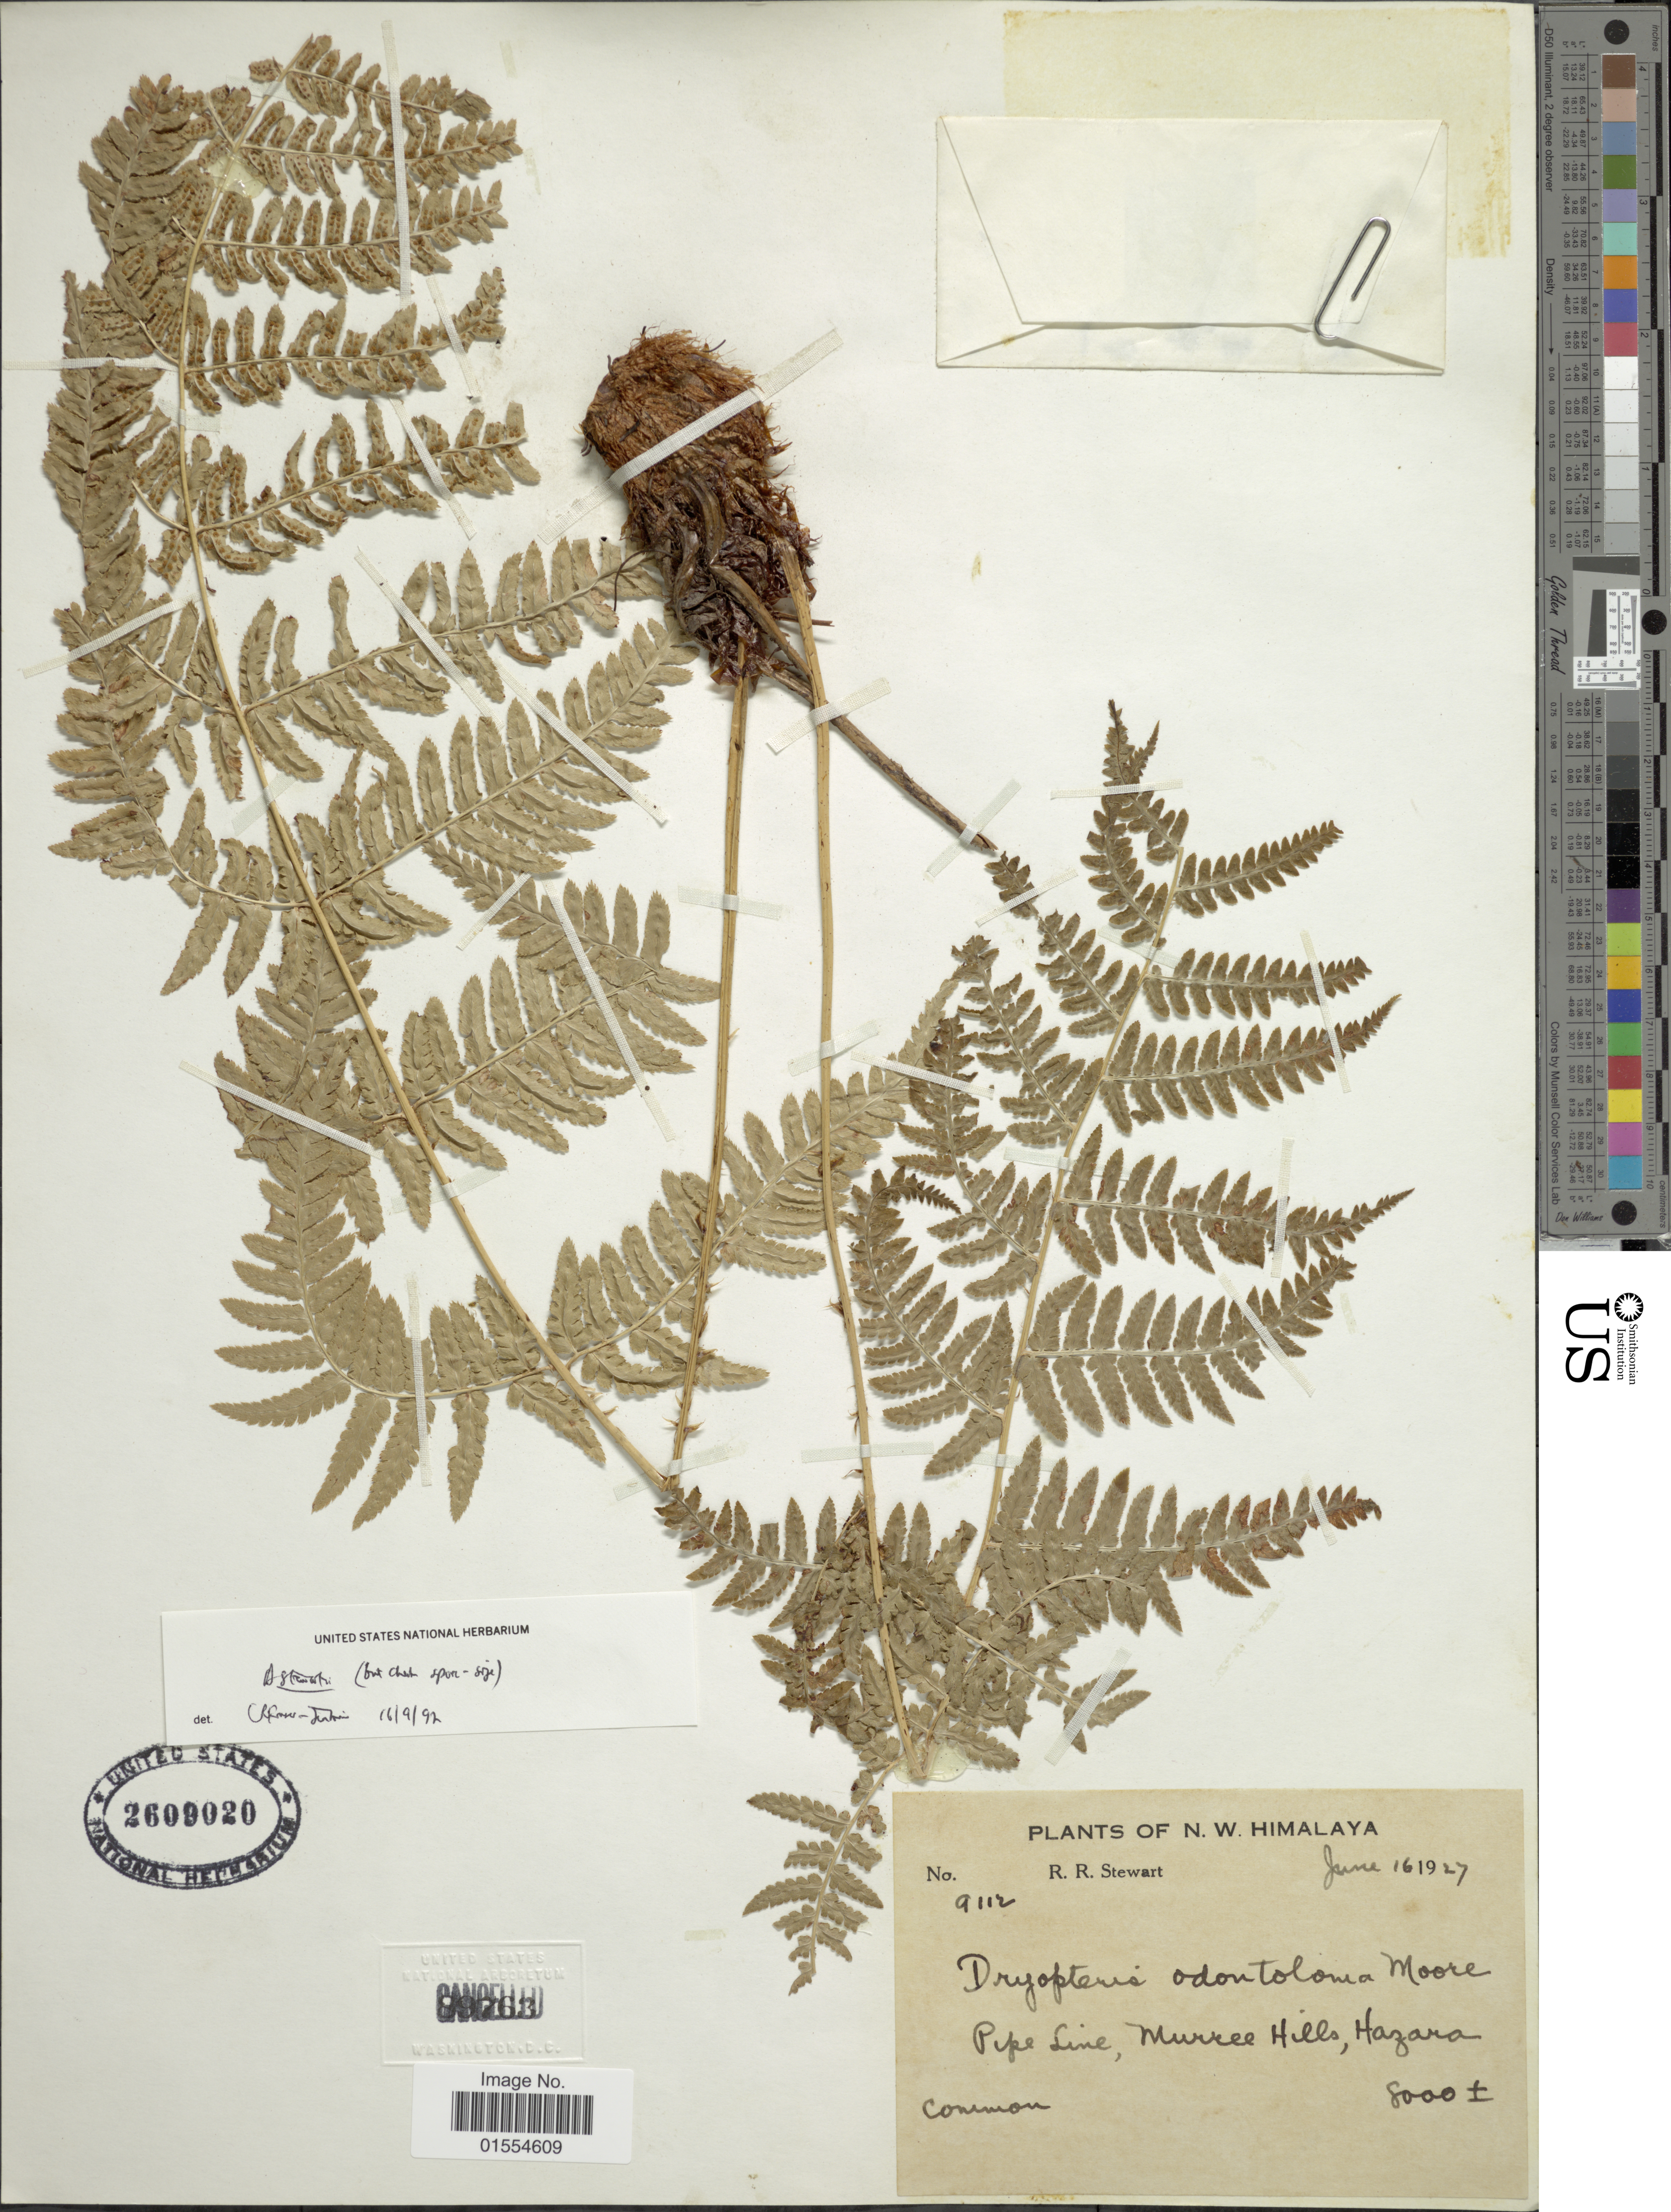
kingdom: Plantae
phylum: Tracheophyta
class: Polypodiopsida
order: Polypodiales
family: Dryopteridaceae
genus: Dryopteris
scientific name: Dryopteris odontoloma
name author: (Bedd.) C. Chr.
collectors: R. R. Stewart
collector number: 9112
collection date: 1927-06-16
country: Pakistan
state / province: Khyber Pakhtunkhwa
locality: N. W. Himalaya, Pipe line, Murree Hills, Hazara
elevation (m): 2438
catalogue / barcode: US 2609020